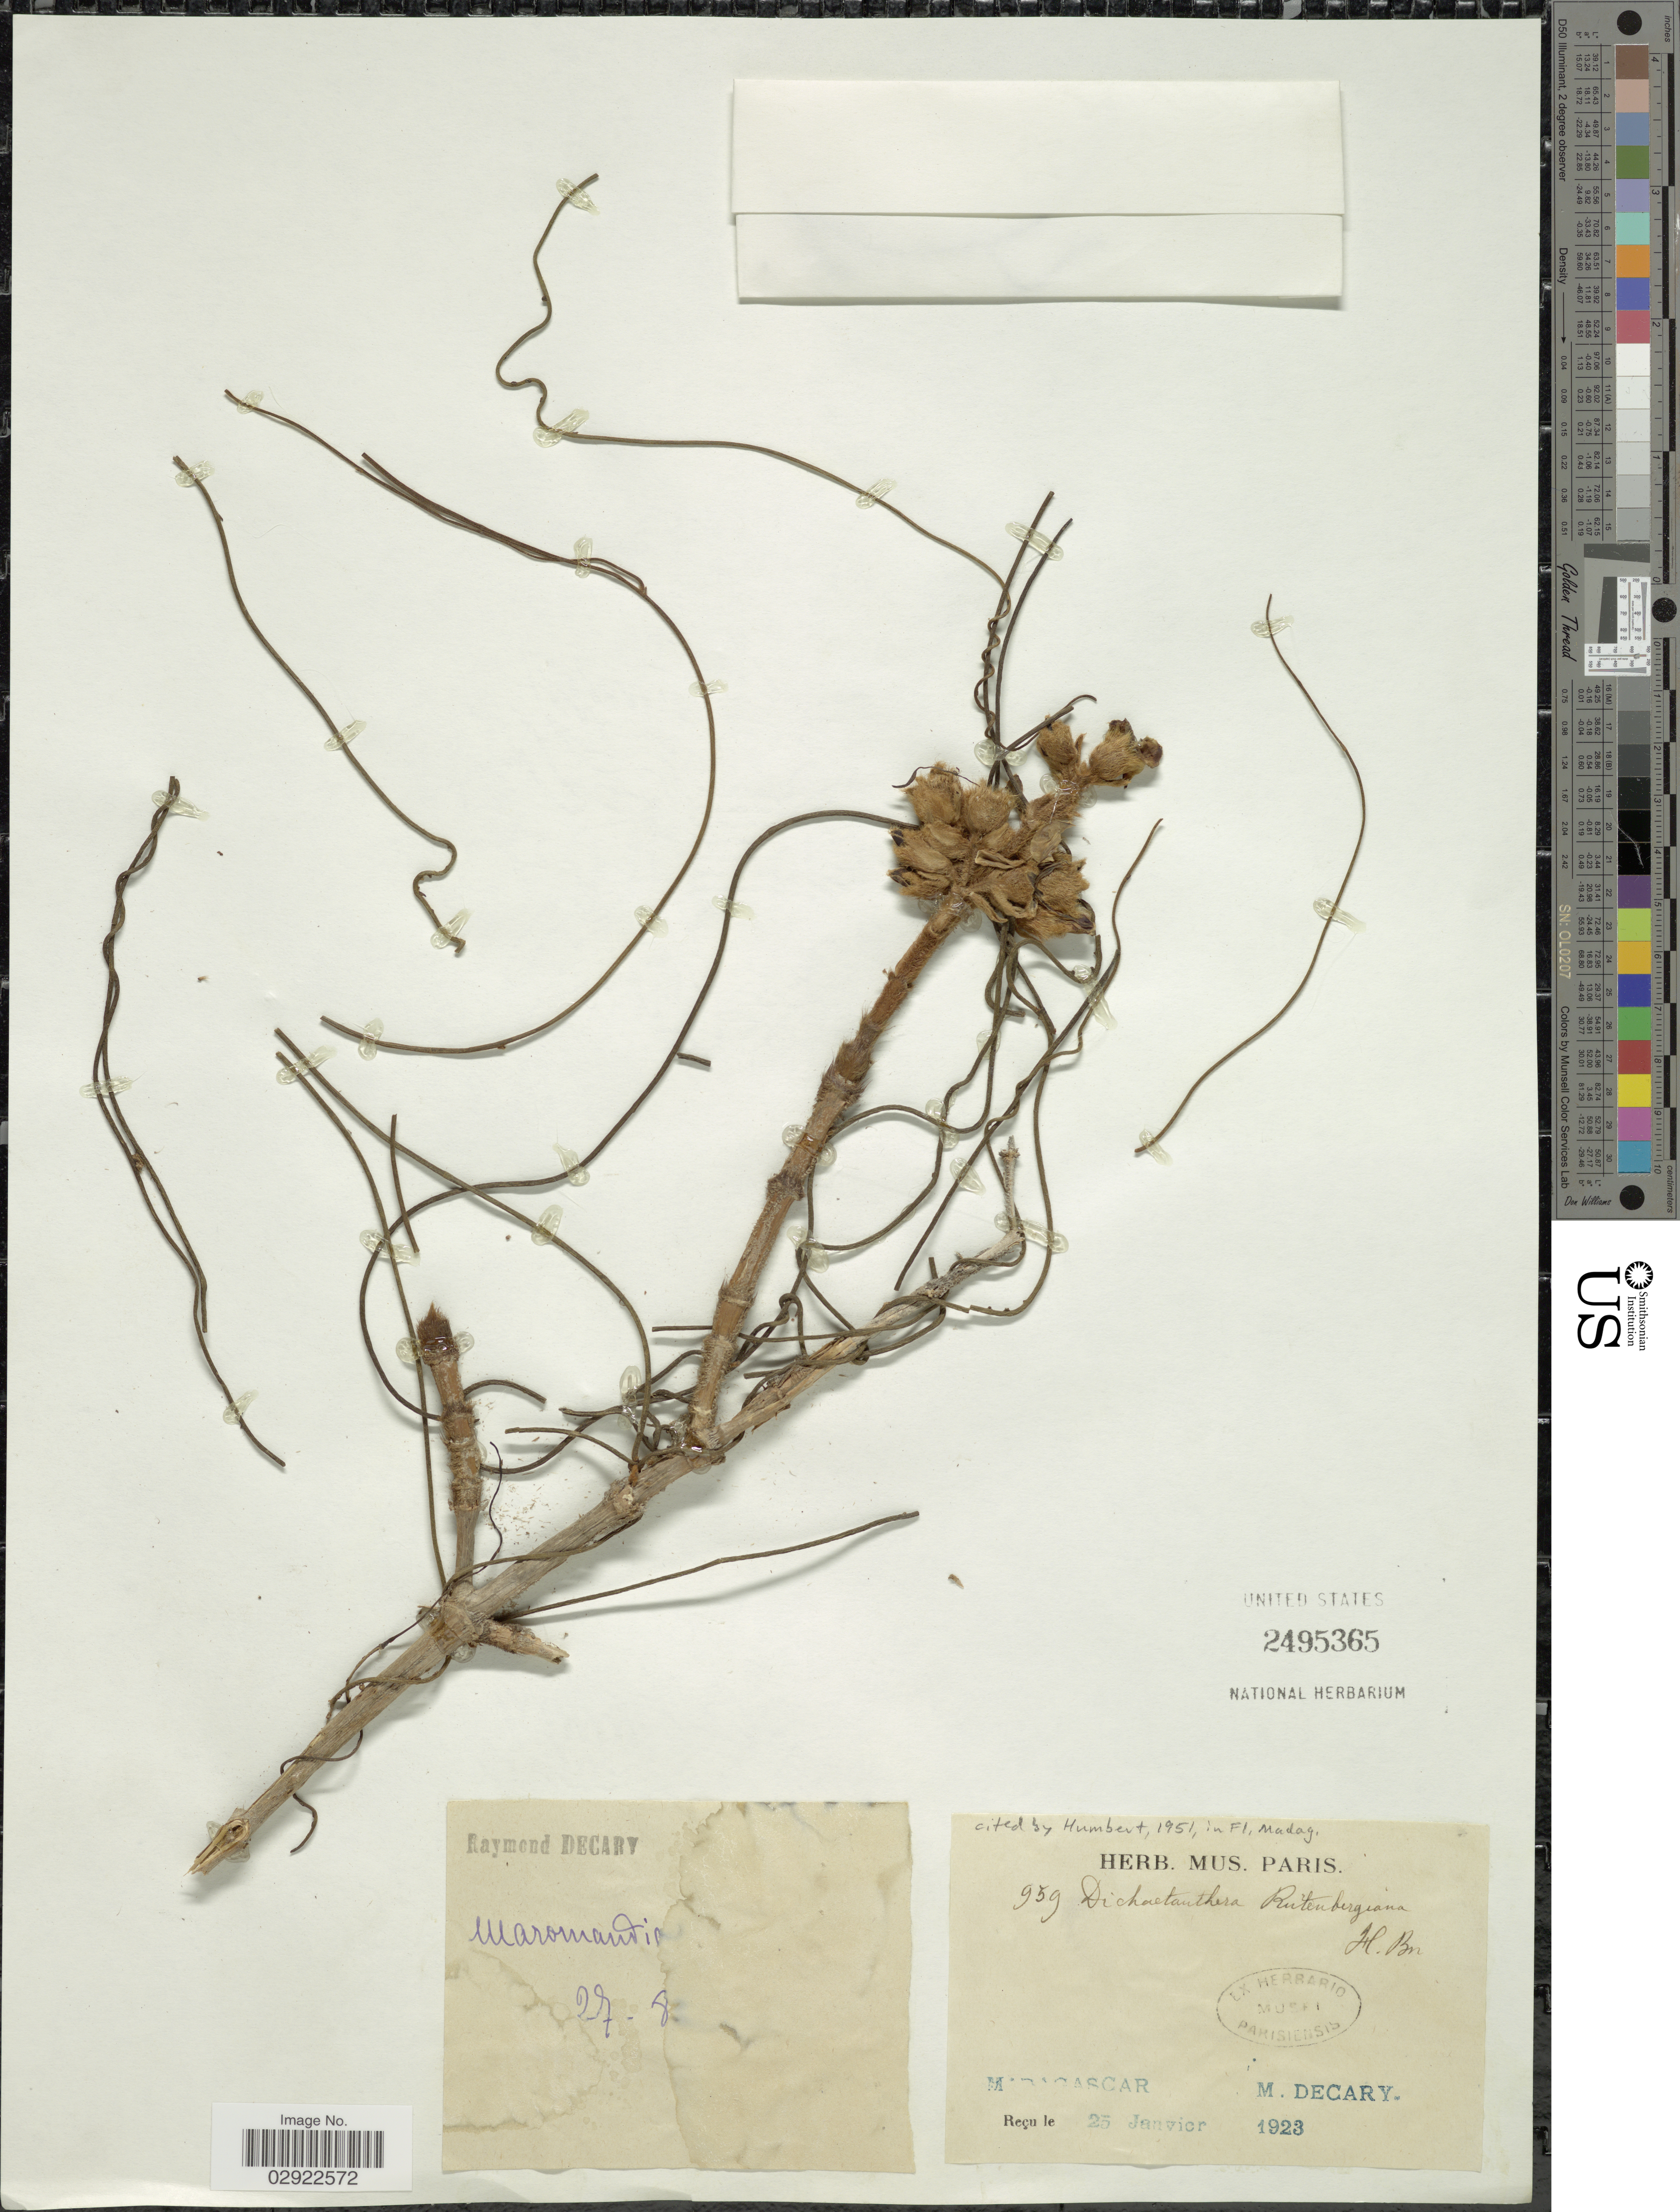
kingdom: Plantae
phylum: Tracheophyta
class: Magnoliopsida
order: Myrtales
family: Melastomataceae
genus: Dichaetanthera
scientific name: Dichaetanthera rutenbergiana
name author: Baill. & Vatke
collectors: R. Decary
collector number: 959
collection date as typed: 27. 8 !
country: Madagascar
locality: Maromandi [illegible text]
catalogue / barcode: US 2495365